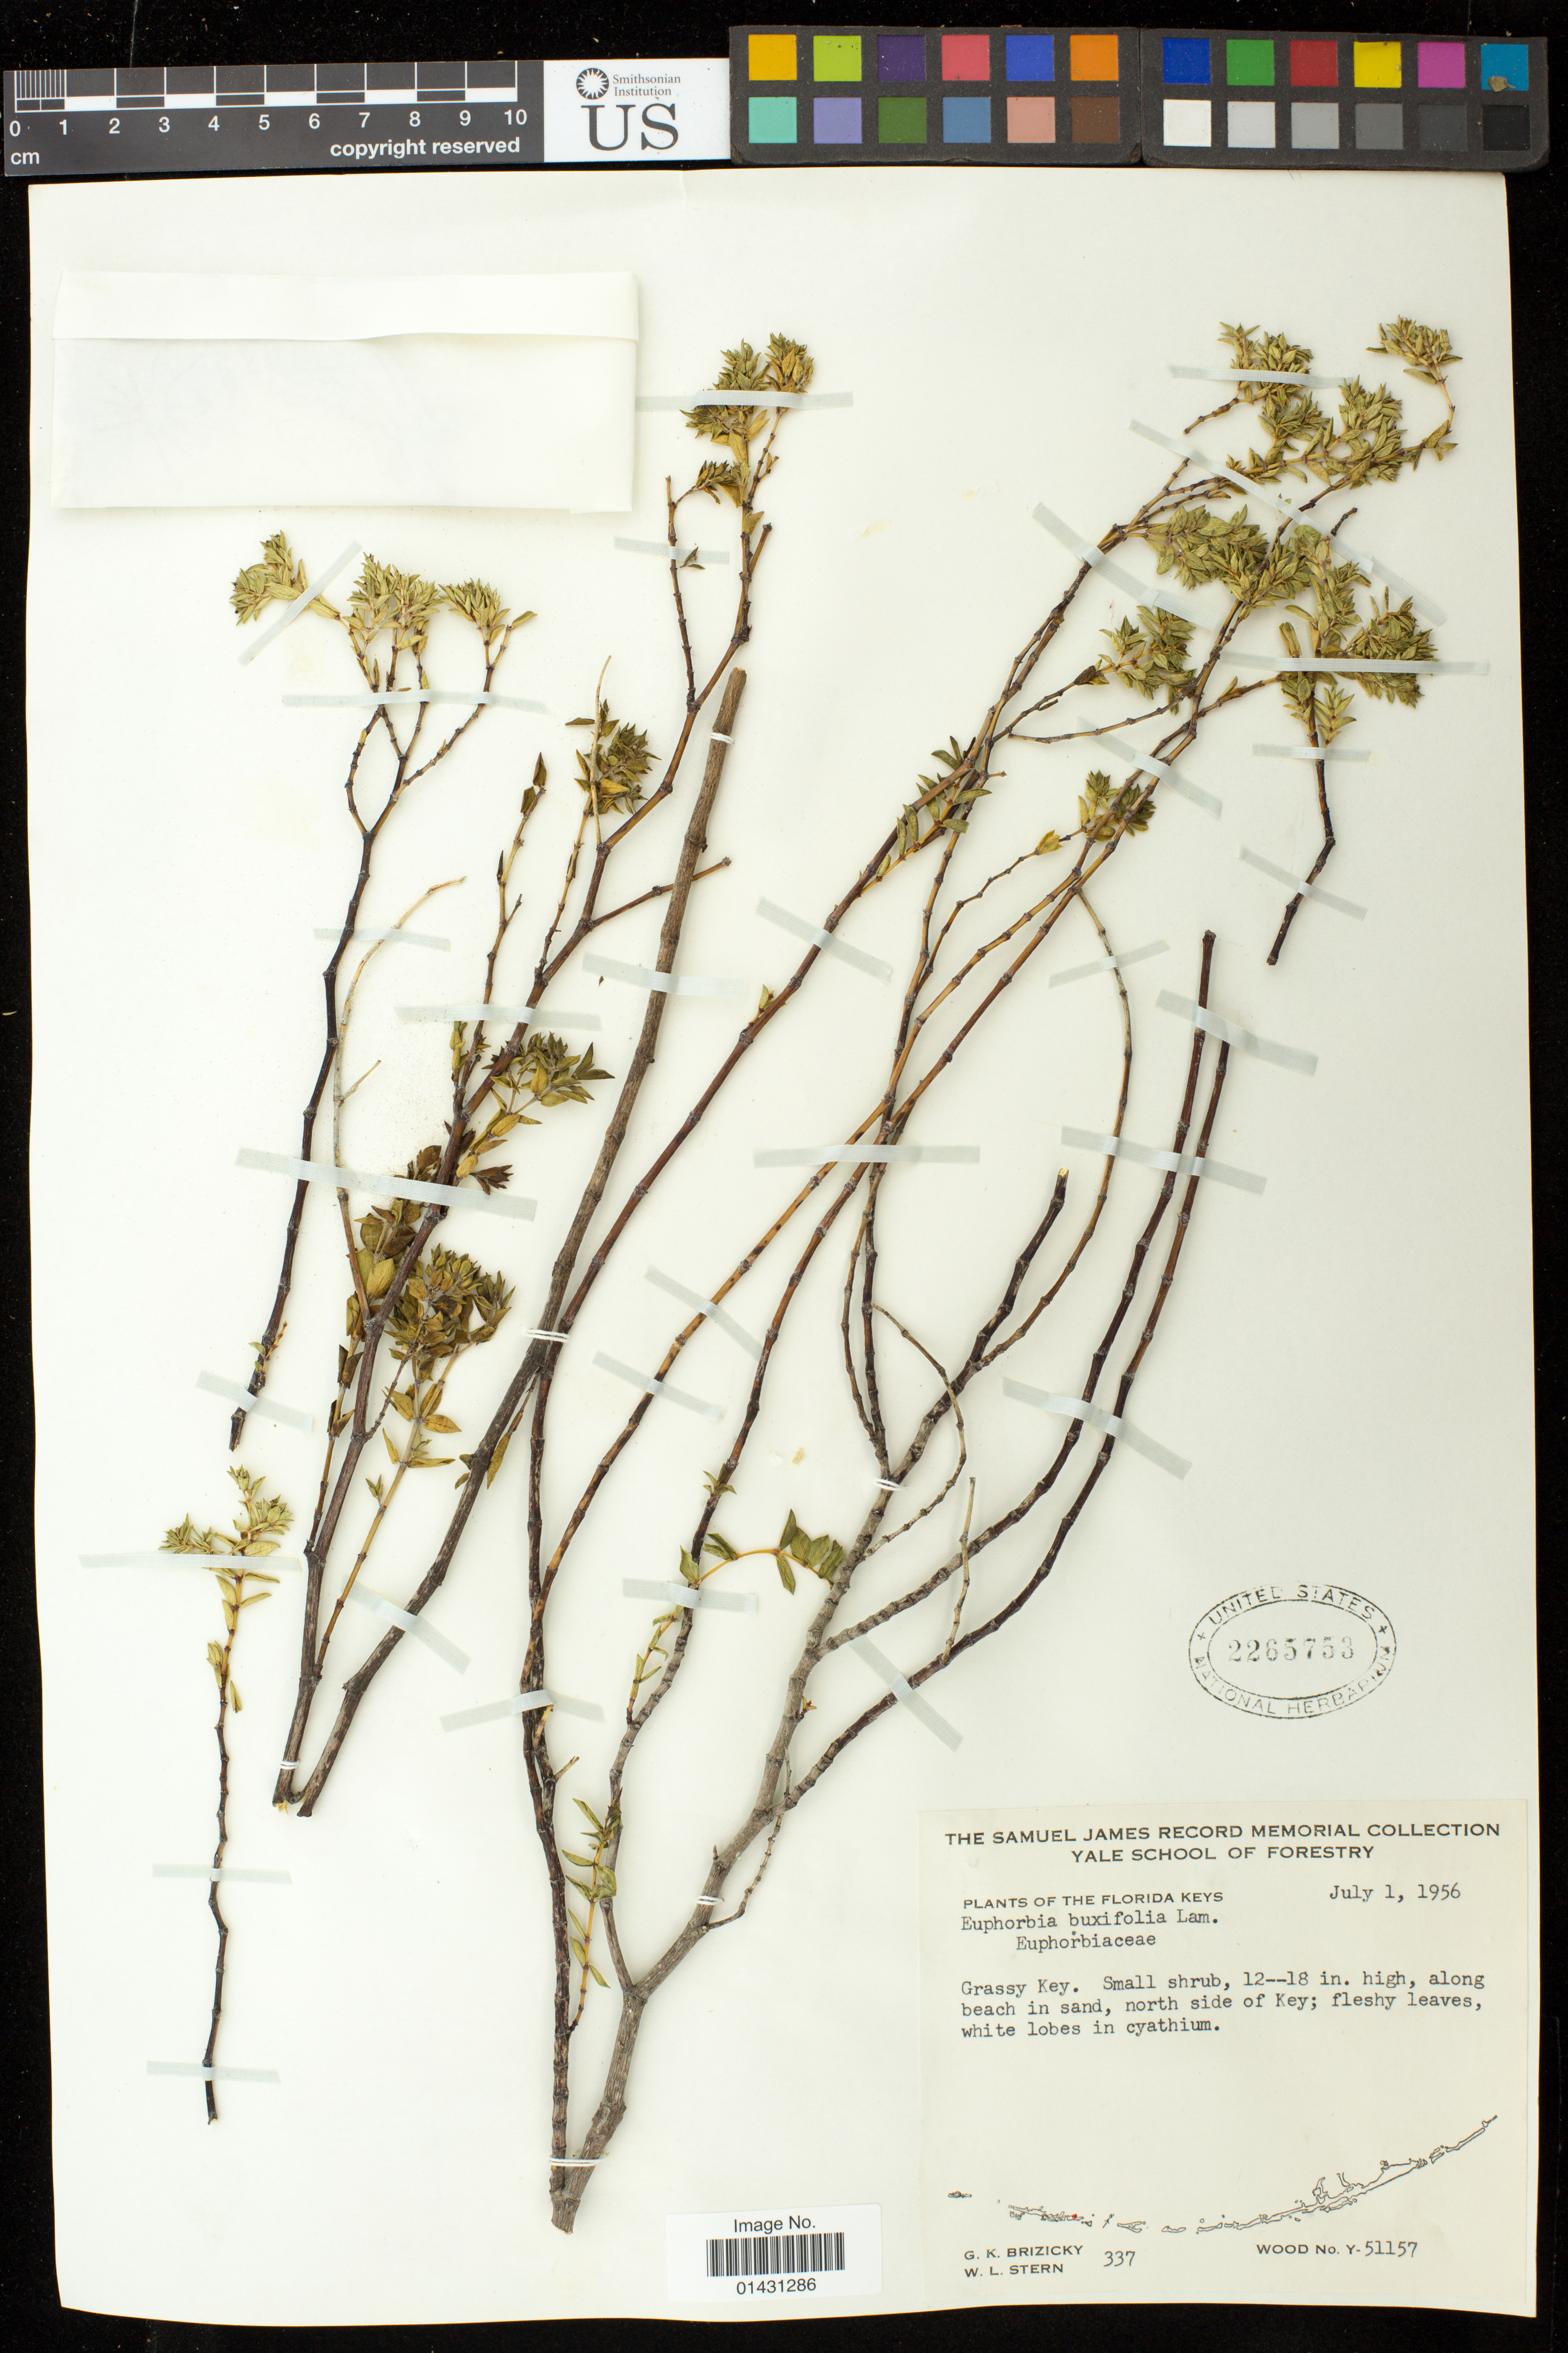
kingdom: Plantae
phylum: Tracheophyta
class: Magnoliopsida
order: Malpighiales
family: Euphorbiaceae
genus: Euphorbia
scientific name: Euphorbia mesembryanthemifolia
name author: Jacq.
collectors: G. K. Brizicky & W. L. Stern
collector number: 337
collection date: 1956-07-01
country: United States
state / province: Florida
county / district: Monroe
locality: Grassy Key. North side of key.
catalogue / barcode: US 2265753